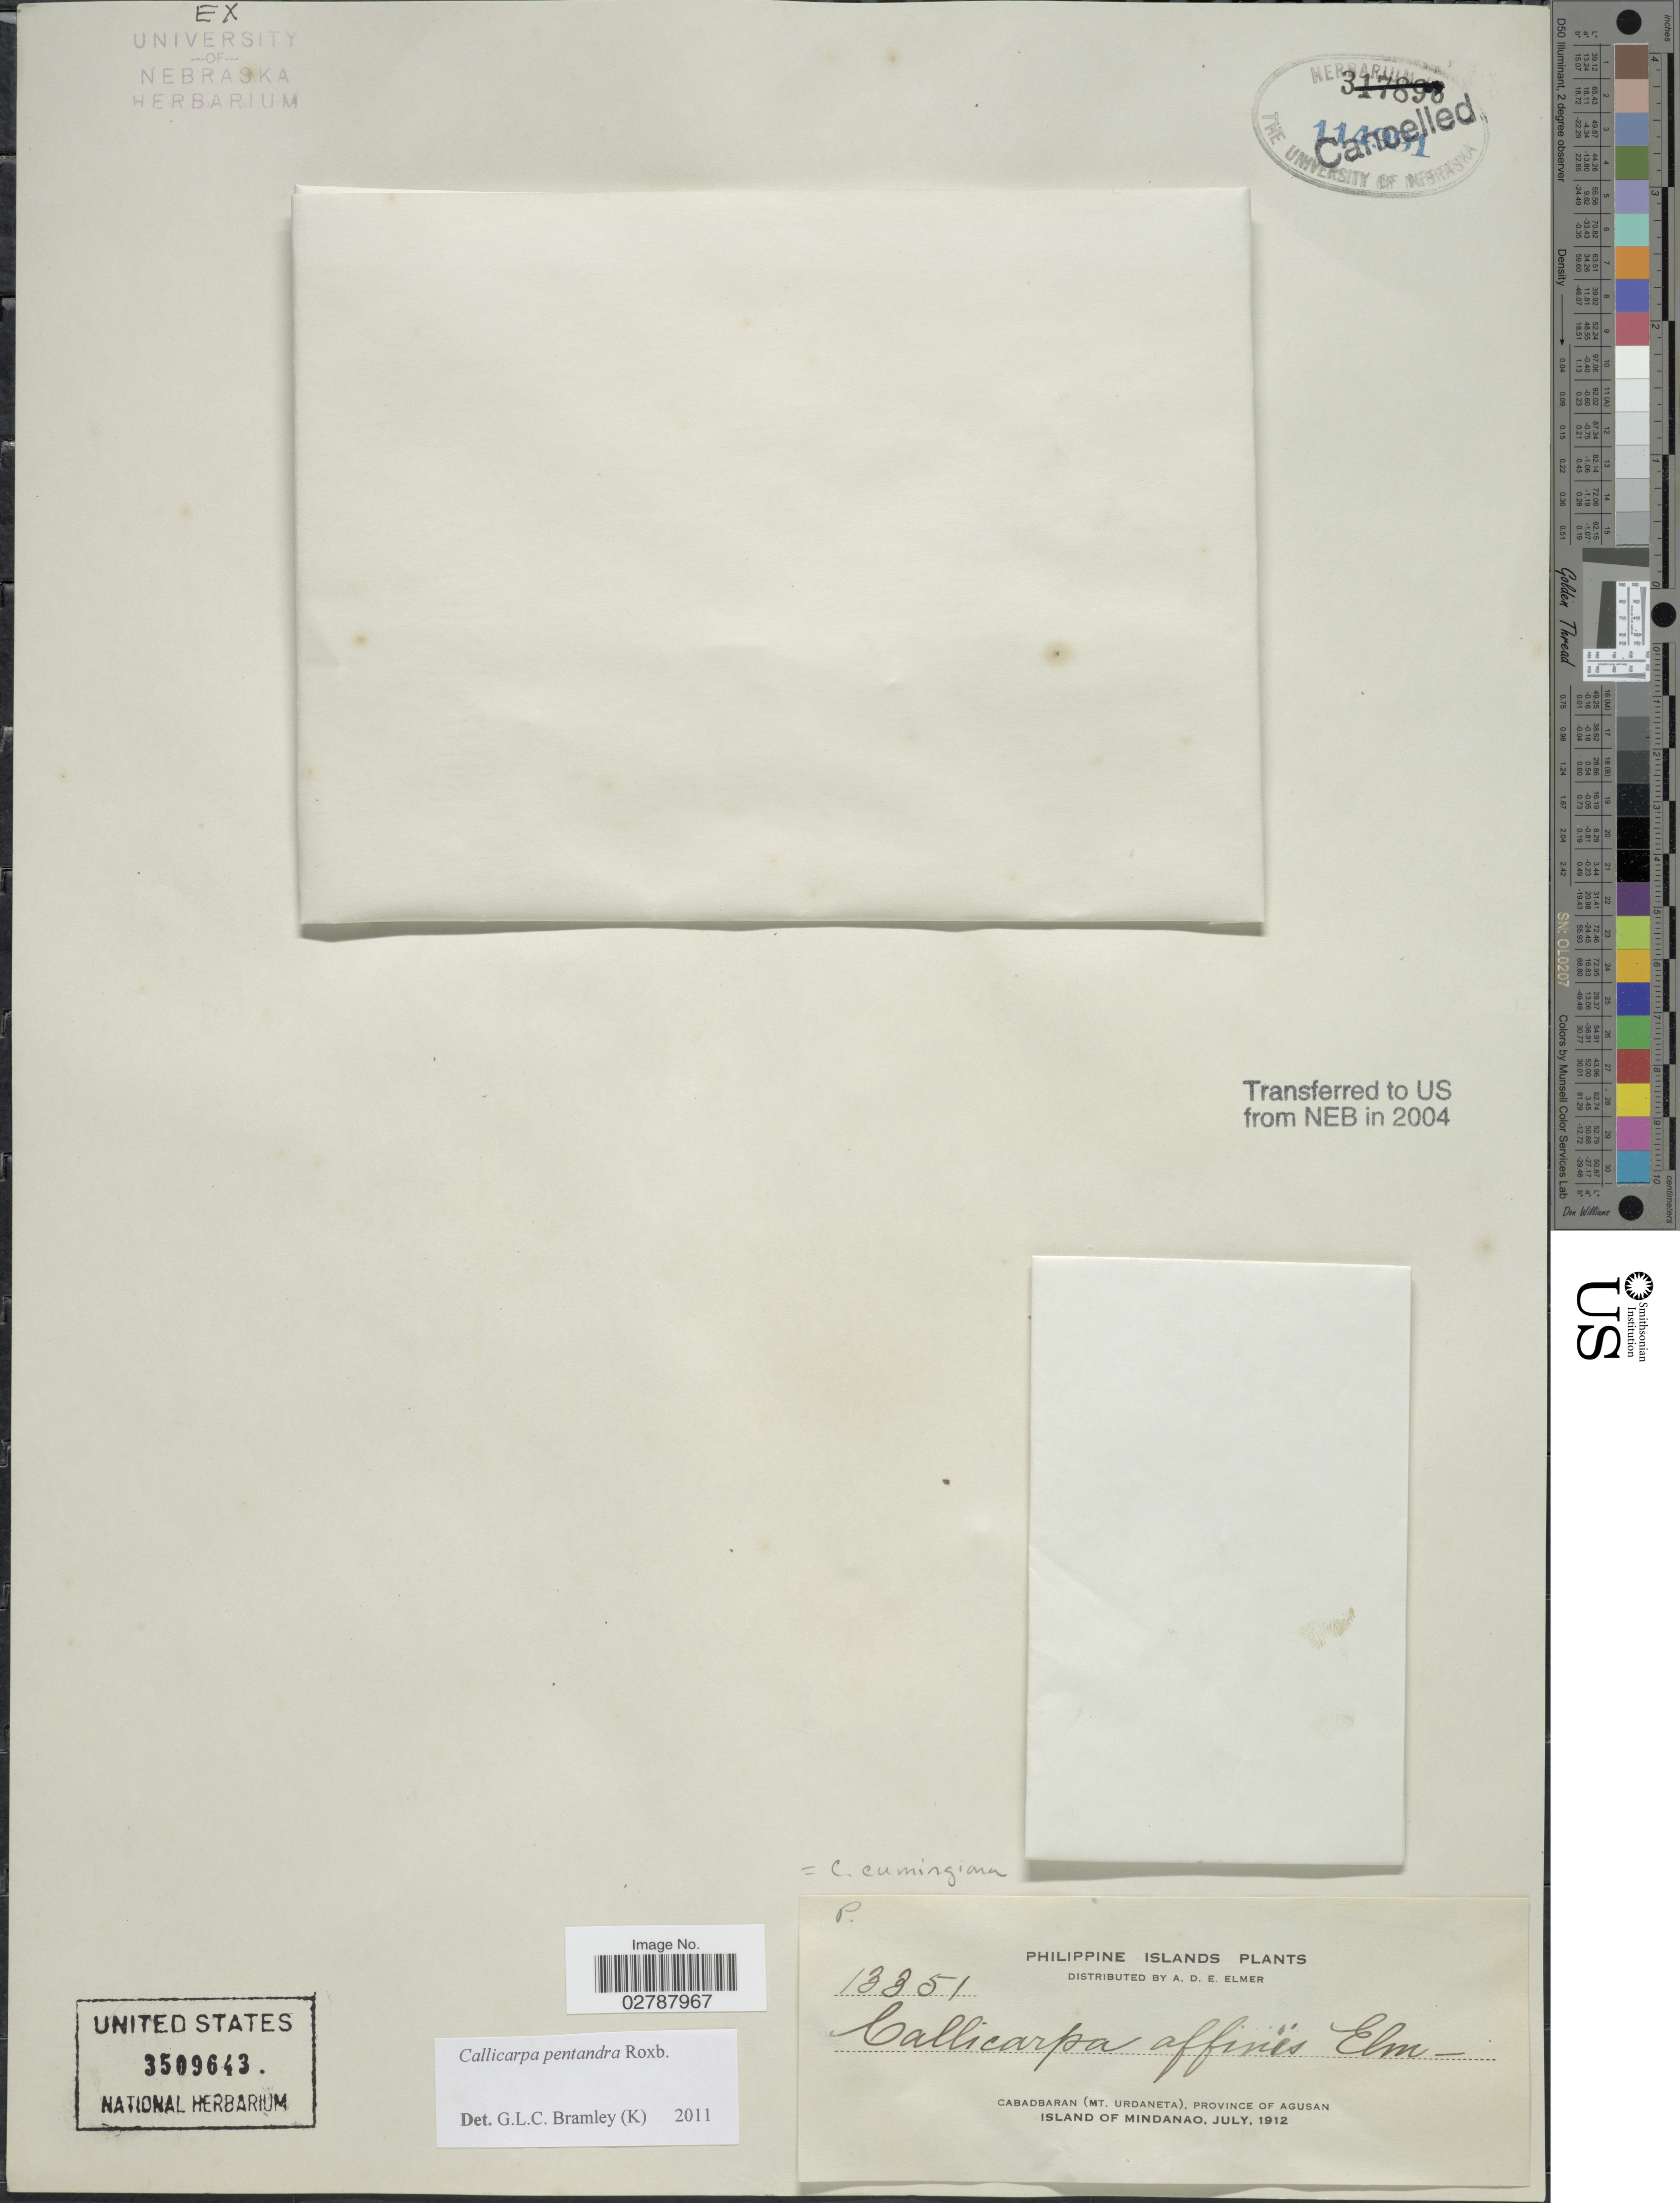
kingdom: Plantae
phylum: Tracheophyta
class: Magnoliopsida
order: Lamiales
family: Lamiaceae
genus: Callicarpa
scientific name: Callicarpa pentandra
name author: Roxb.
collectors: A. D. E. Elmer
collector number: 13351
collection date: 1912-07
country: Philippines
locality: Philippine Islands. Cabadbaran (Mt. Urdaneta), Province of Agusan. Island of Mindanao.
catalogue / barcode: US 3509643